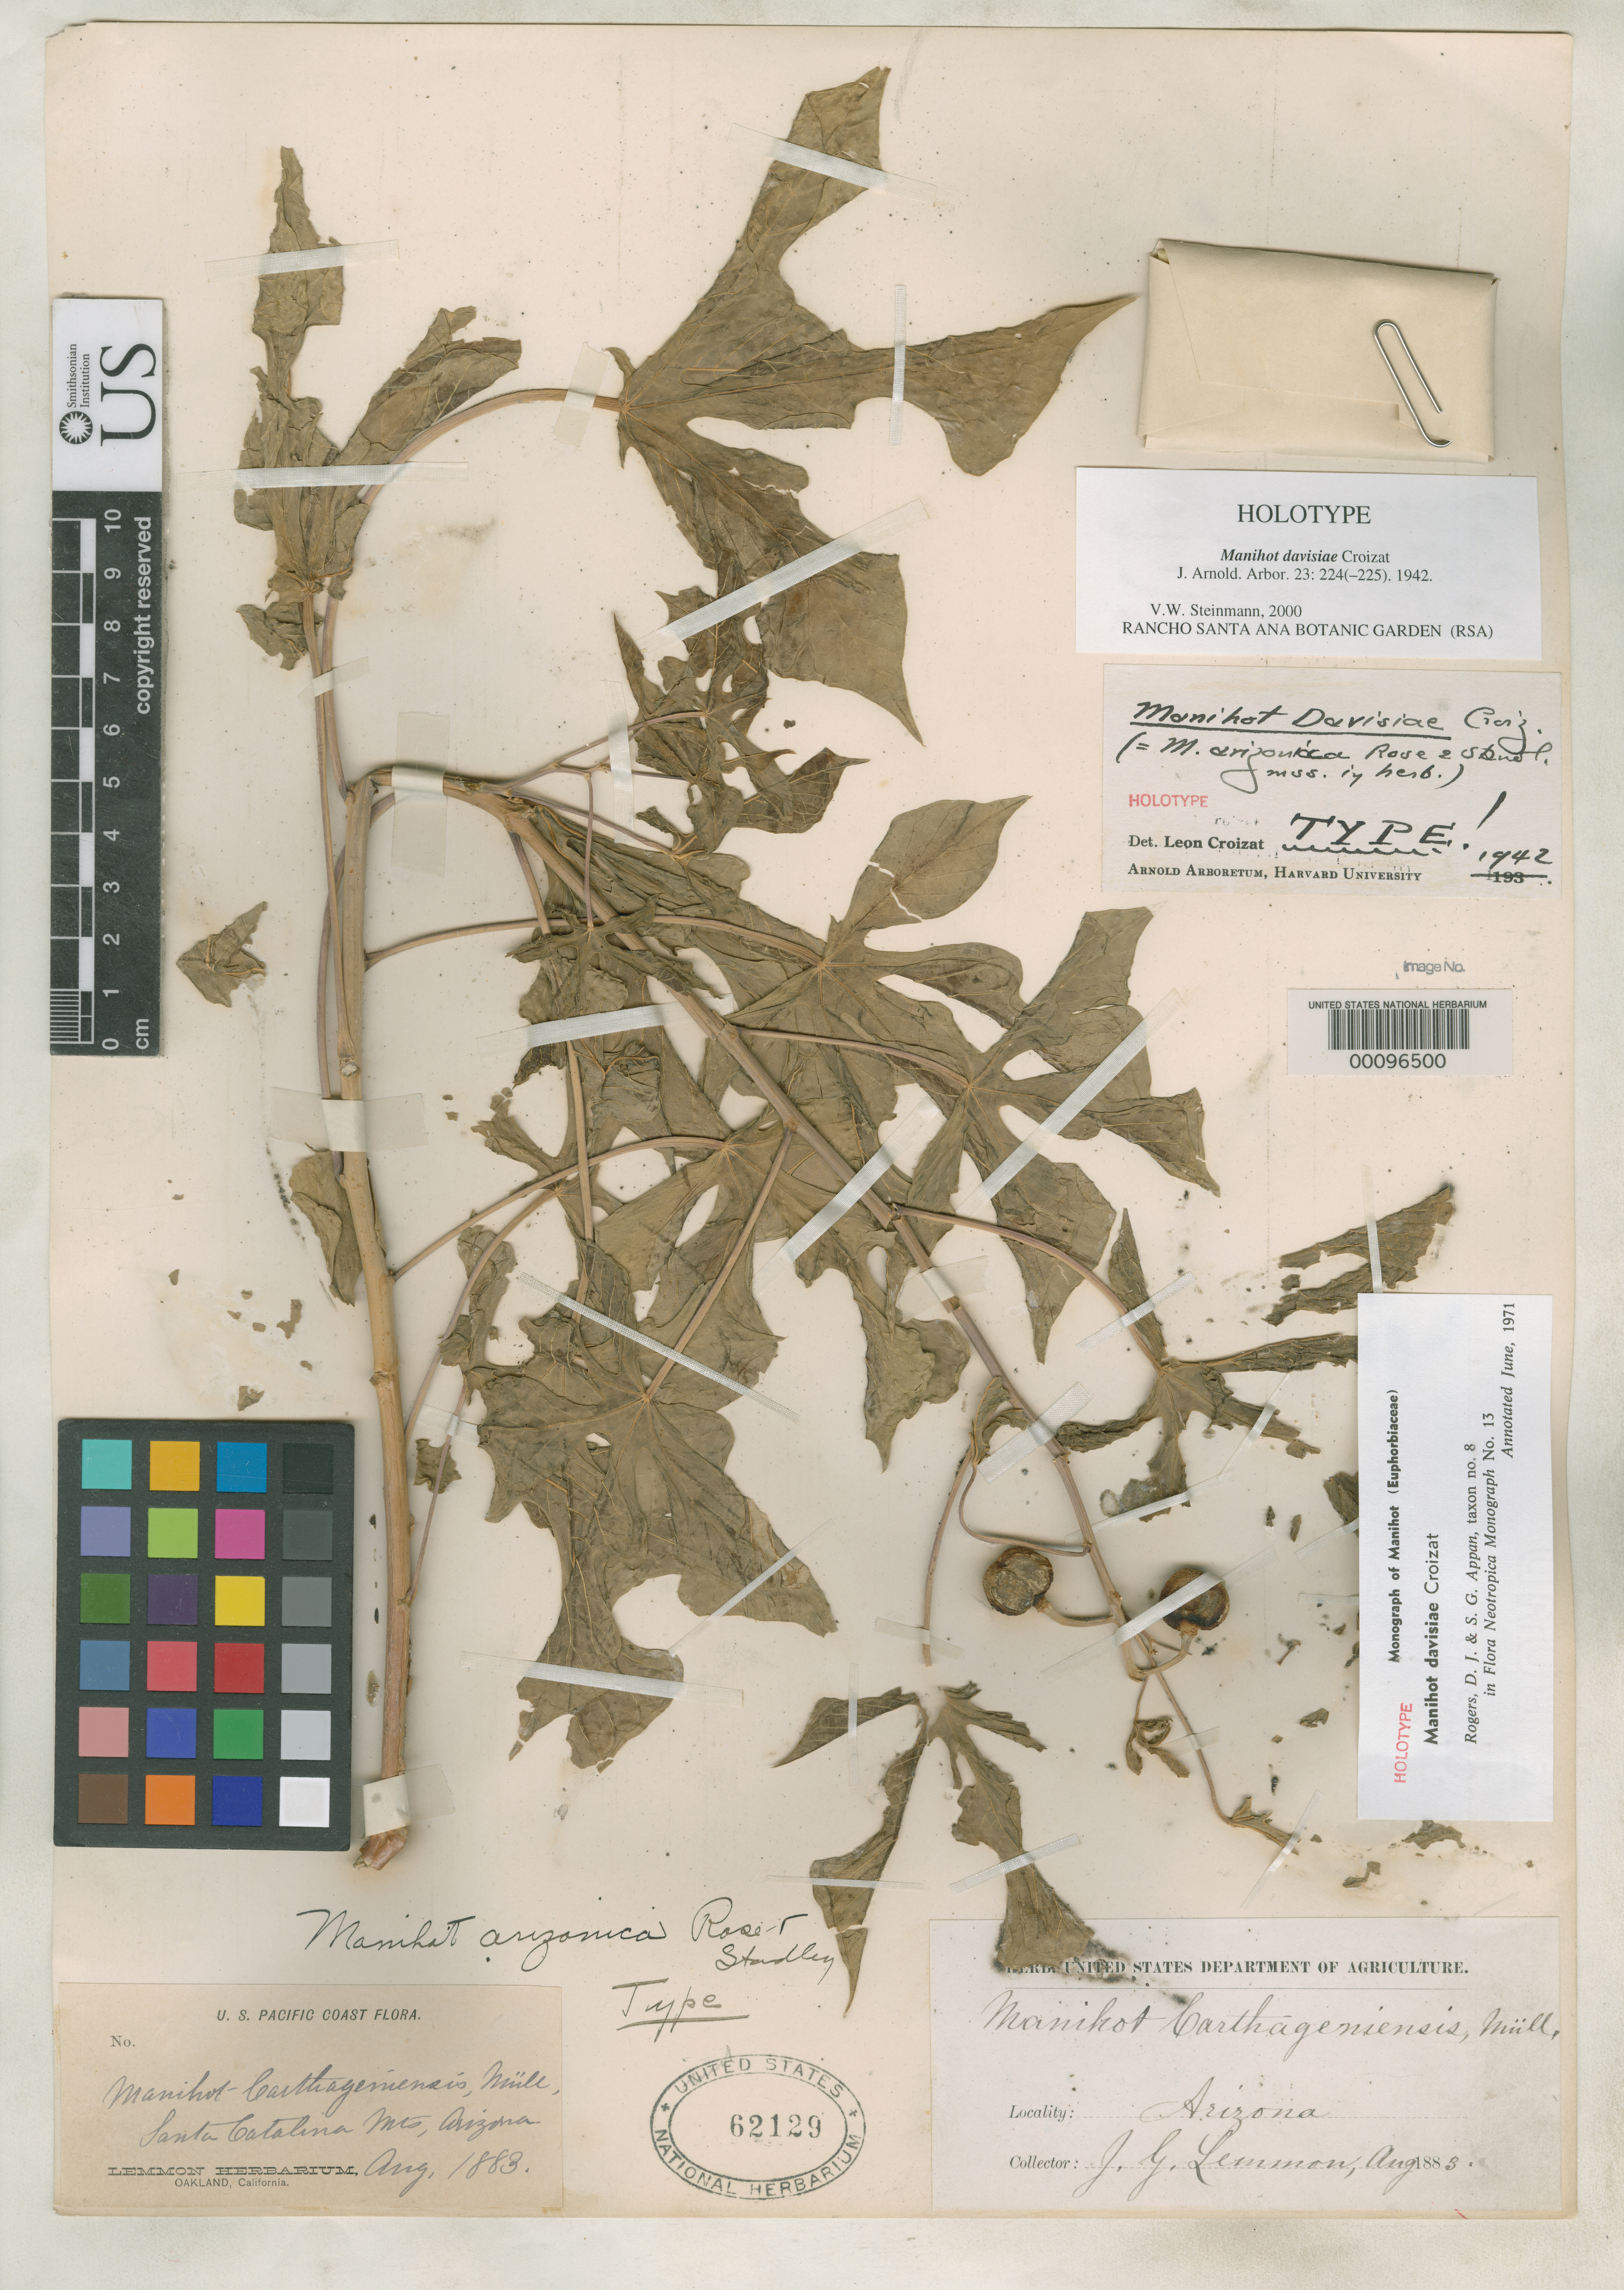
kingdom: Plantae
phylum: Tracheophyta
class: Magnoliopsida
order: Malpighiales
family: Euphorbiaceae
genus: Manihot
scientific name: Manihot davisiae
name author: Croizat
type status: Holotype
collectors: J. G. Lemmon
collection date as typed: Aug 1883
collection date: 1883-08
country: United States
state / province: Arizona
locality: Santa Catalina Mountains.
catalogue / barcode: US 62129